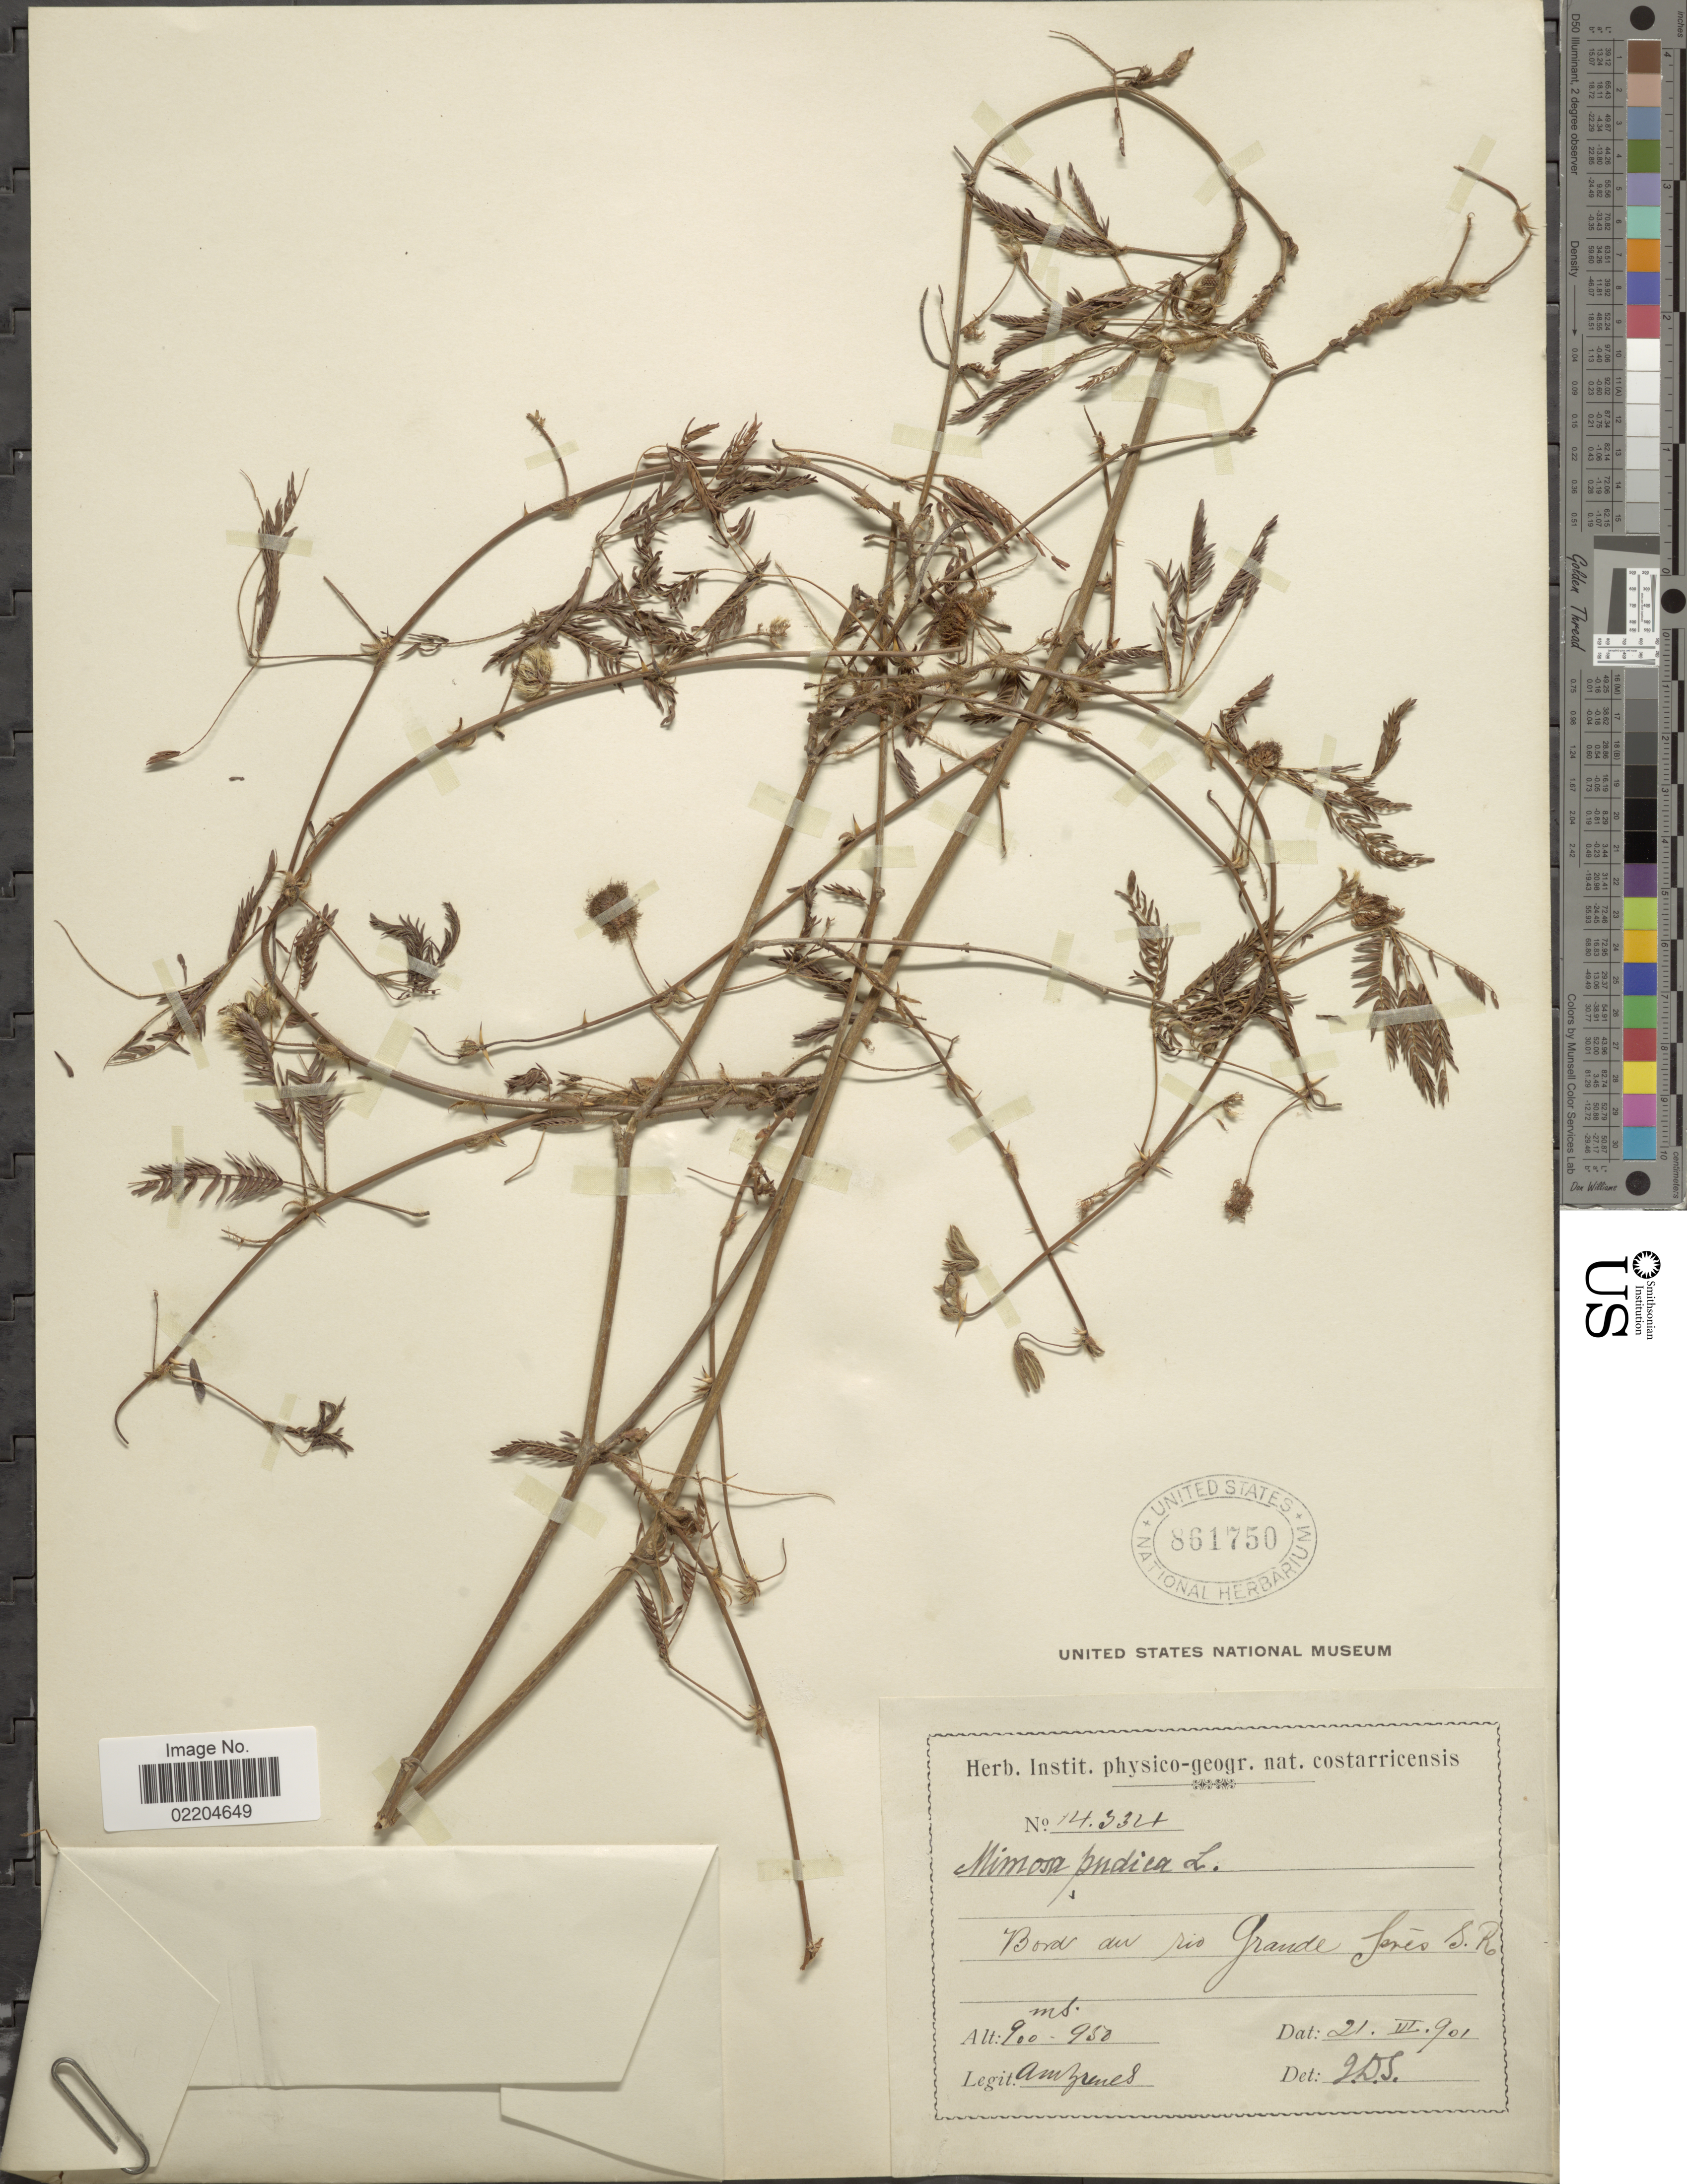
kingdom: Plantae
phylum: Tracheophyta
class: Magnoliopsida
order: Fabales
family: Fabaceae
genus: Mimosa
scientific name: Mimosa pudica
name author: L.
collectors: A. Brenes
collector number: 14334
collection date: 1901-06-21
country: Costa Rica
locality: Bord du Río Grande près S.R.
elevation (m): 900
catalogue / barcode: US 861750